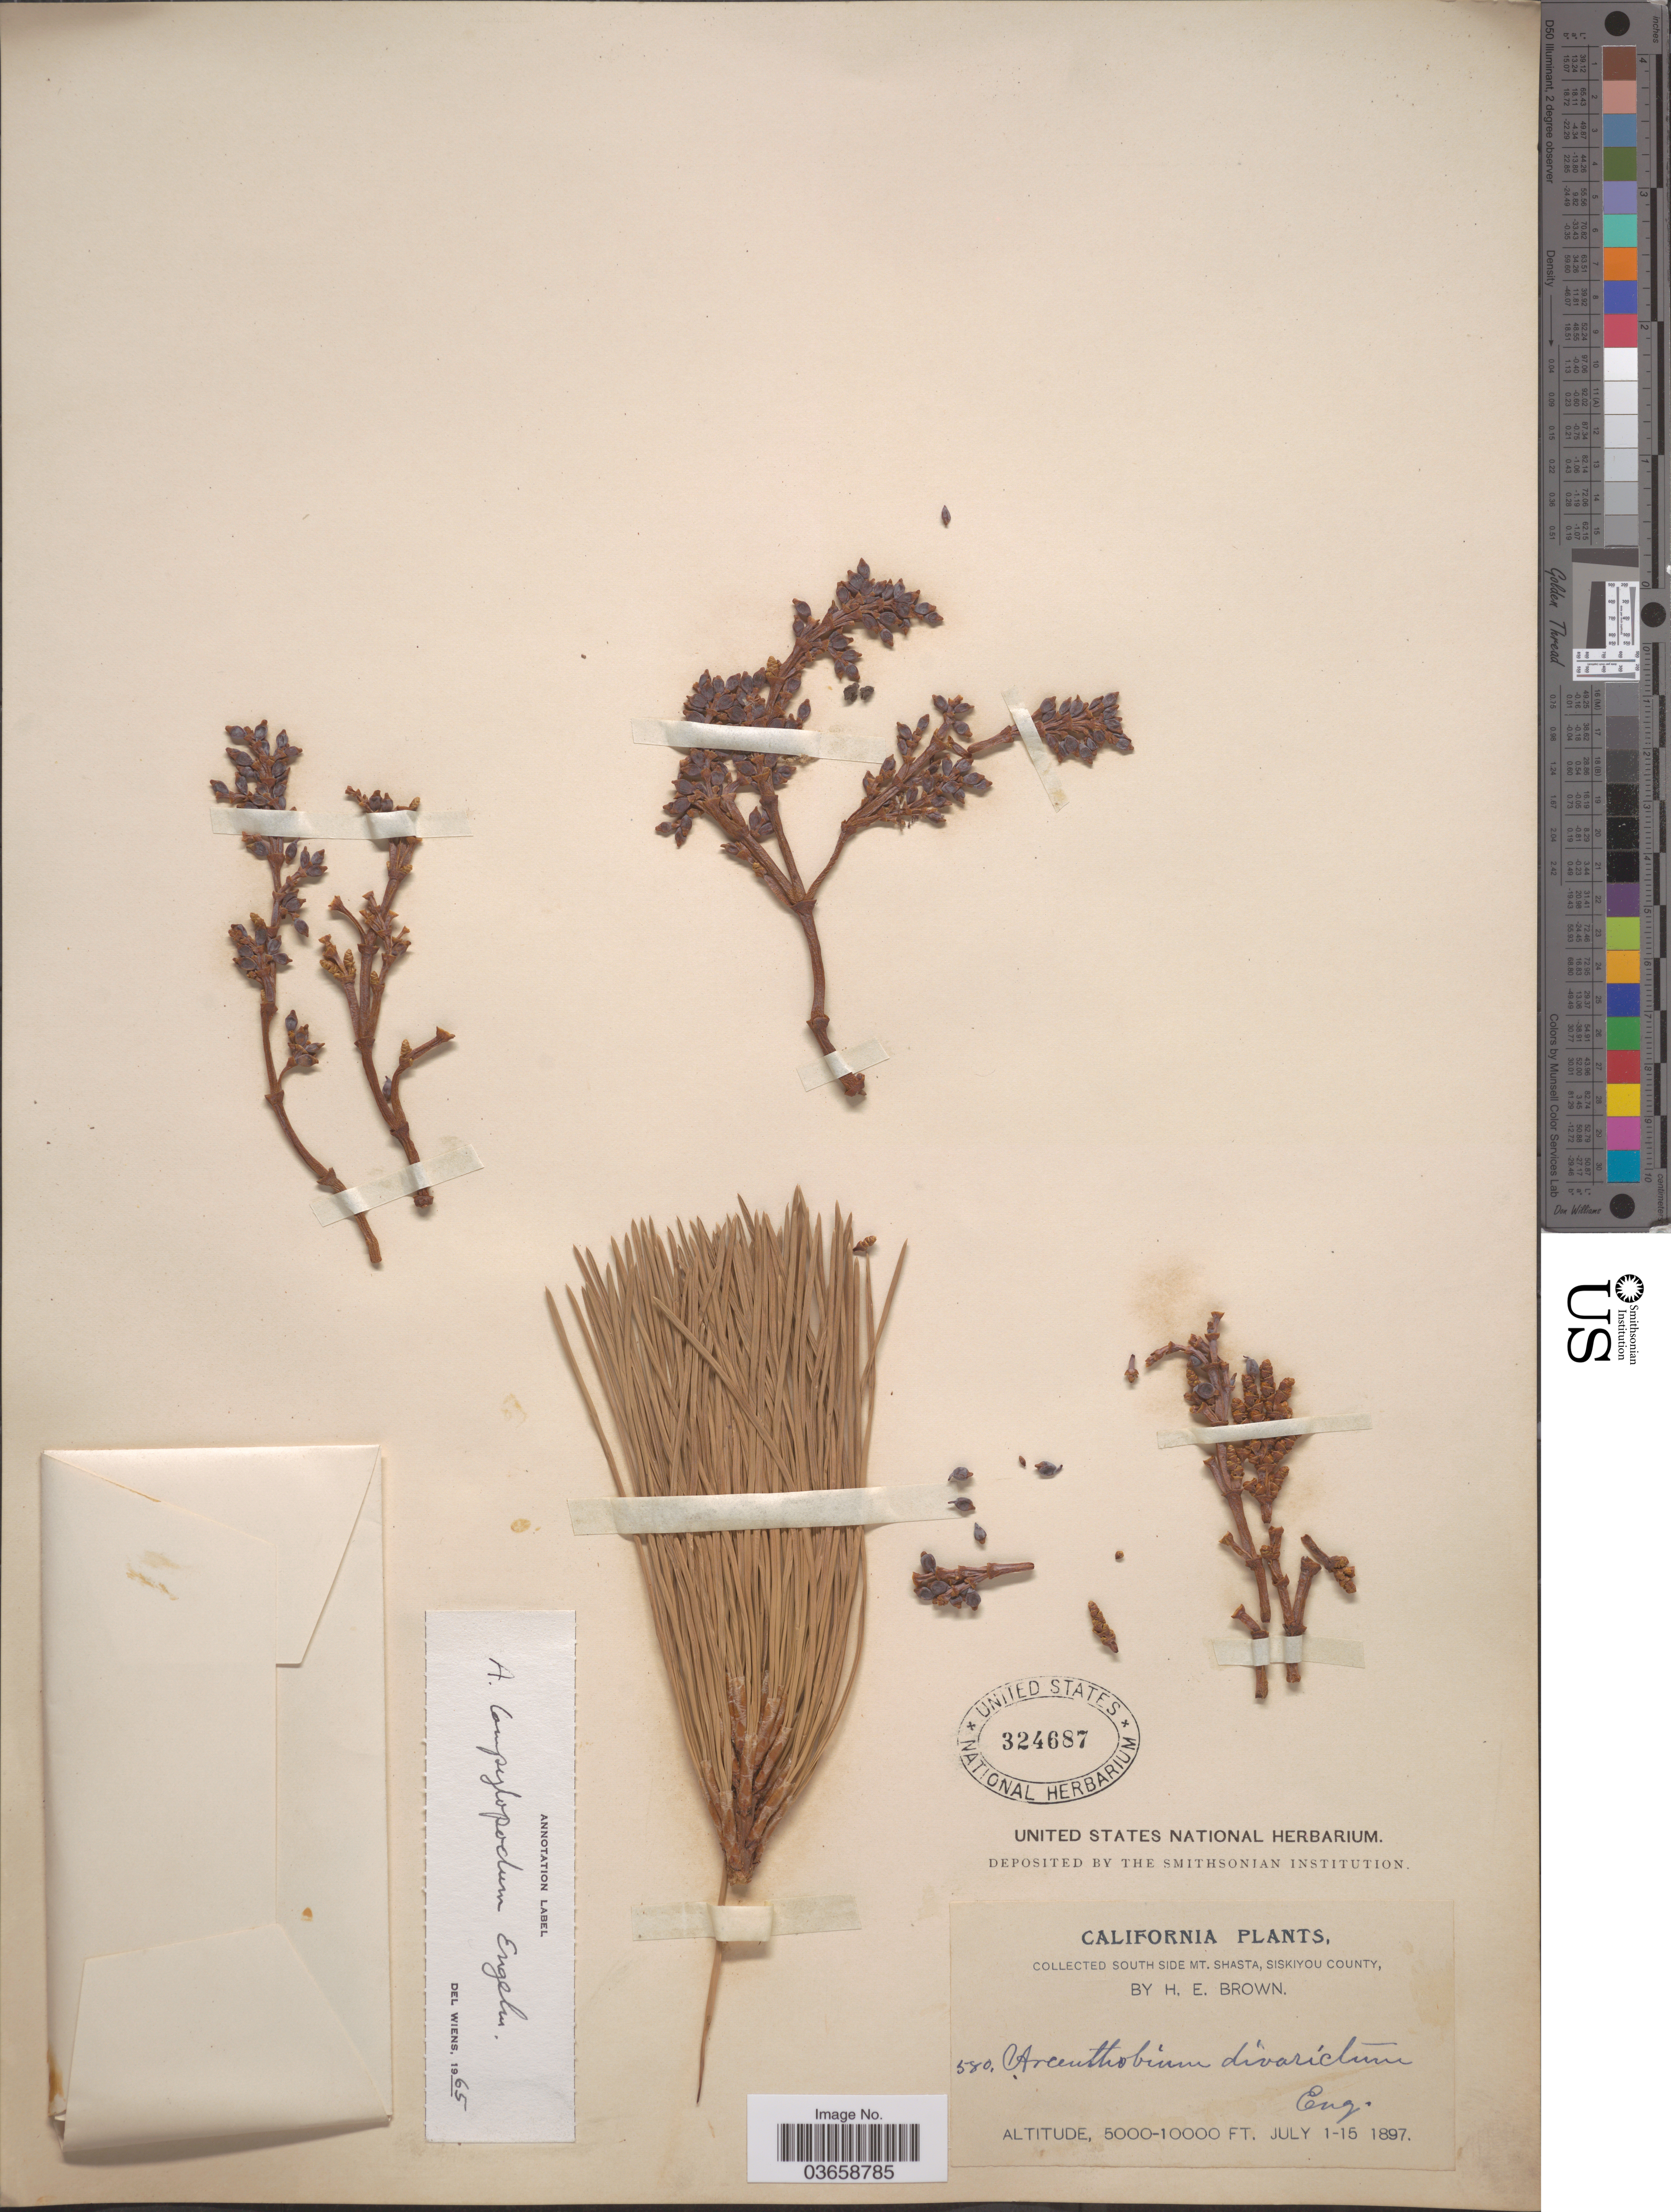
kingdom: Plantae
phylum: Tracheophyta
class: Magnoliopsida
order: Santalales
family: Viscaceae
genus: Arceuthobium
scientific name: Arceuthobium campylopodum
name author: Engelm.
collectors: H. E. Brown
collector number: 580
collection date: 1897-07-01/1897-07-15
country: United States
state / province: California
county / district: Siskiyou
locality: South Side Mt. Shasta, Siskiyou County.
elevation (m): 1524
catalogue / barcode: US 324687